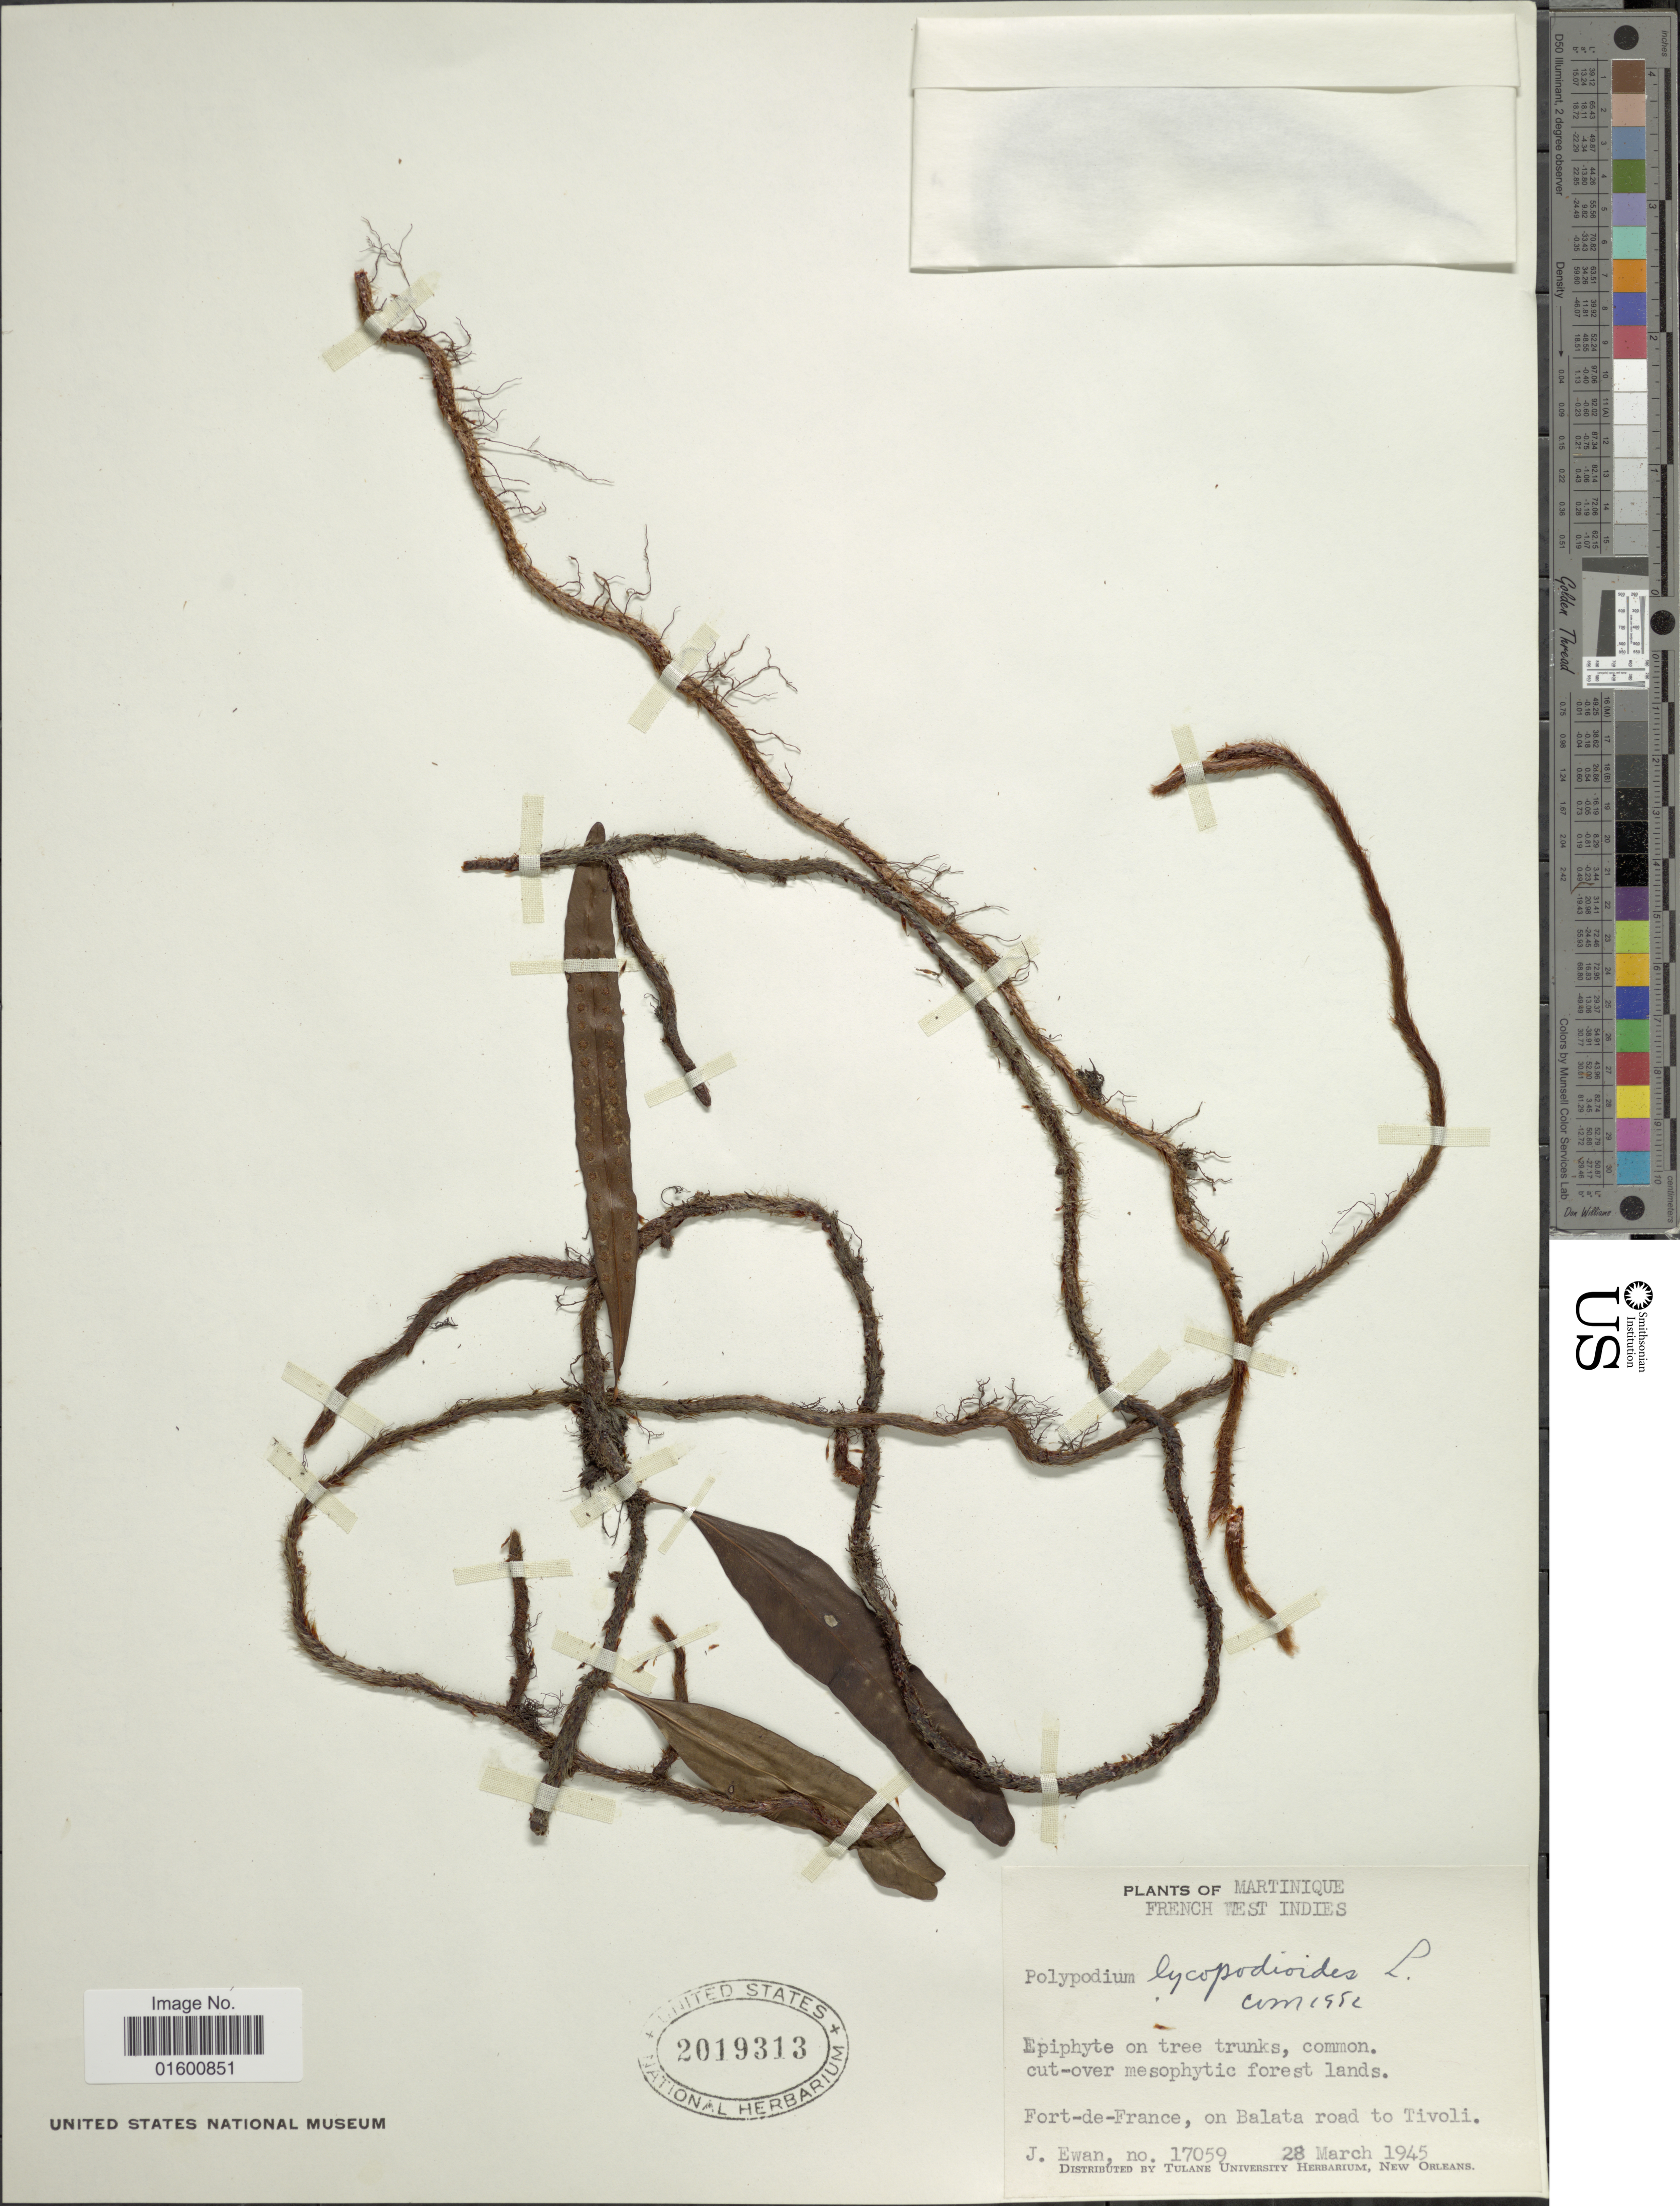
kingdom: Plantae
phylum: Tracheophyta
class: Polypodiopsida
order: Polypodiales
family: Polypodiaceae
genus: Microgramma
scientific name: Microgramma lycopodioides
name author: (L.) Copel.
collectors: J. A. Ewan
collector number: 17059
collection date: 1945-03-28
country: Martinique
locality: French West Indies, Fort-de-France, on Balata road to Tivoli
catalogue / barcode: US 2019313